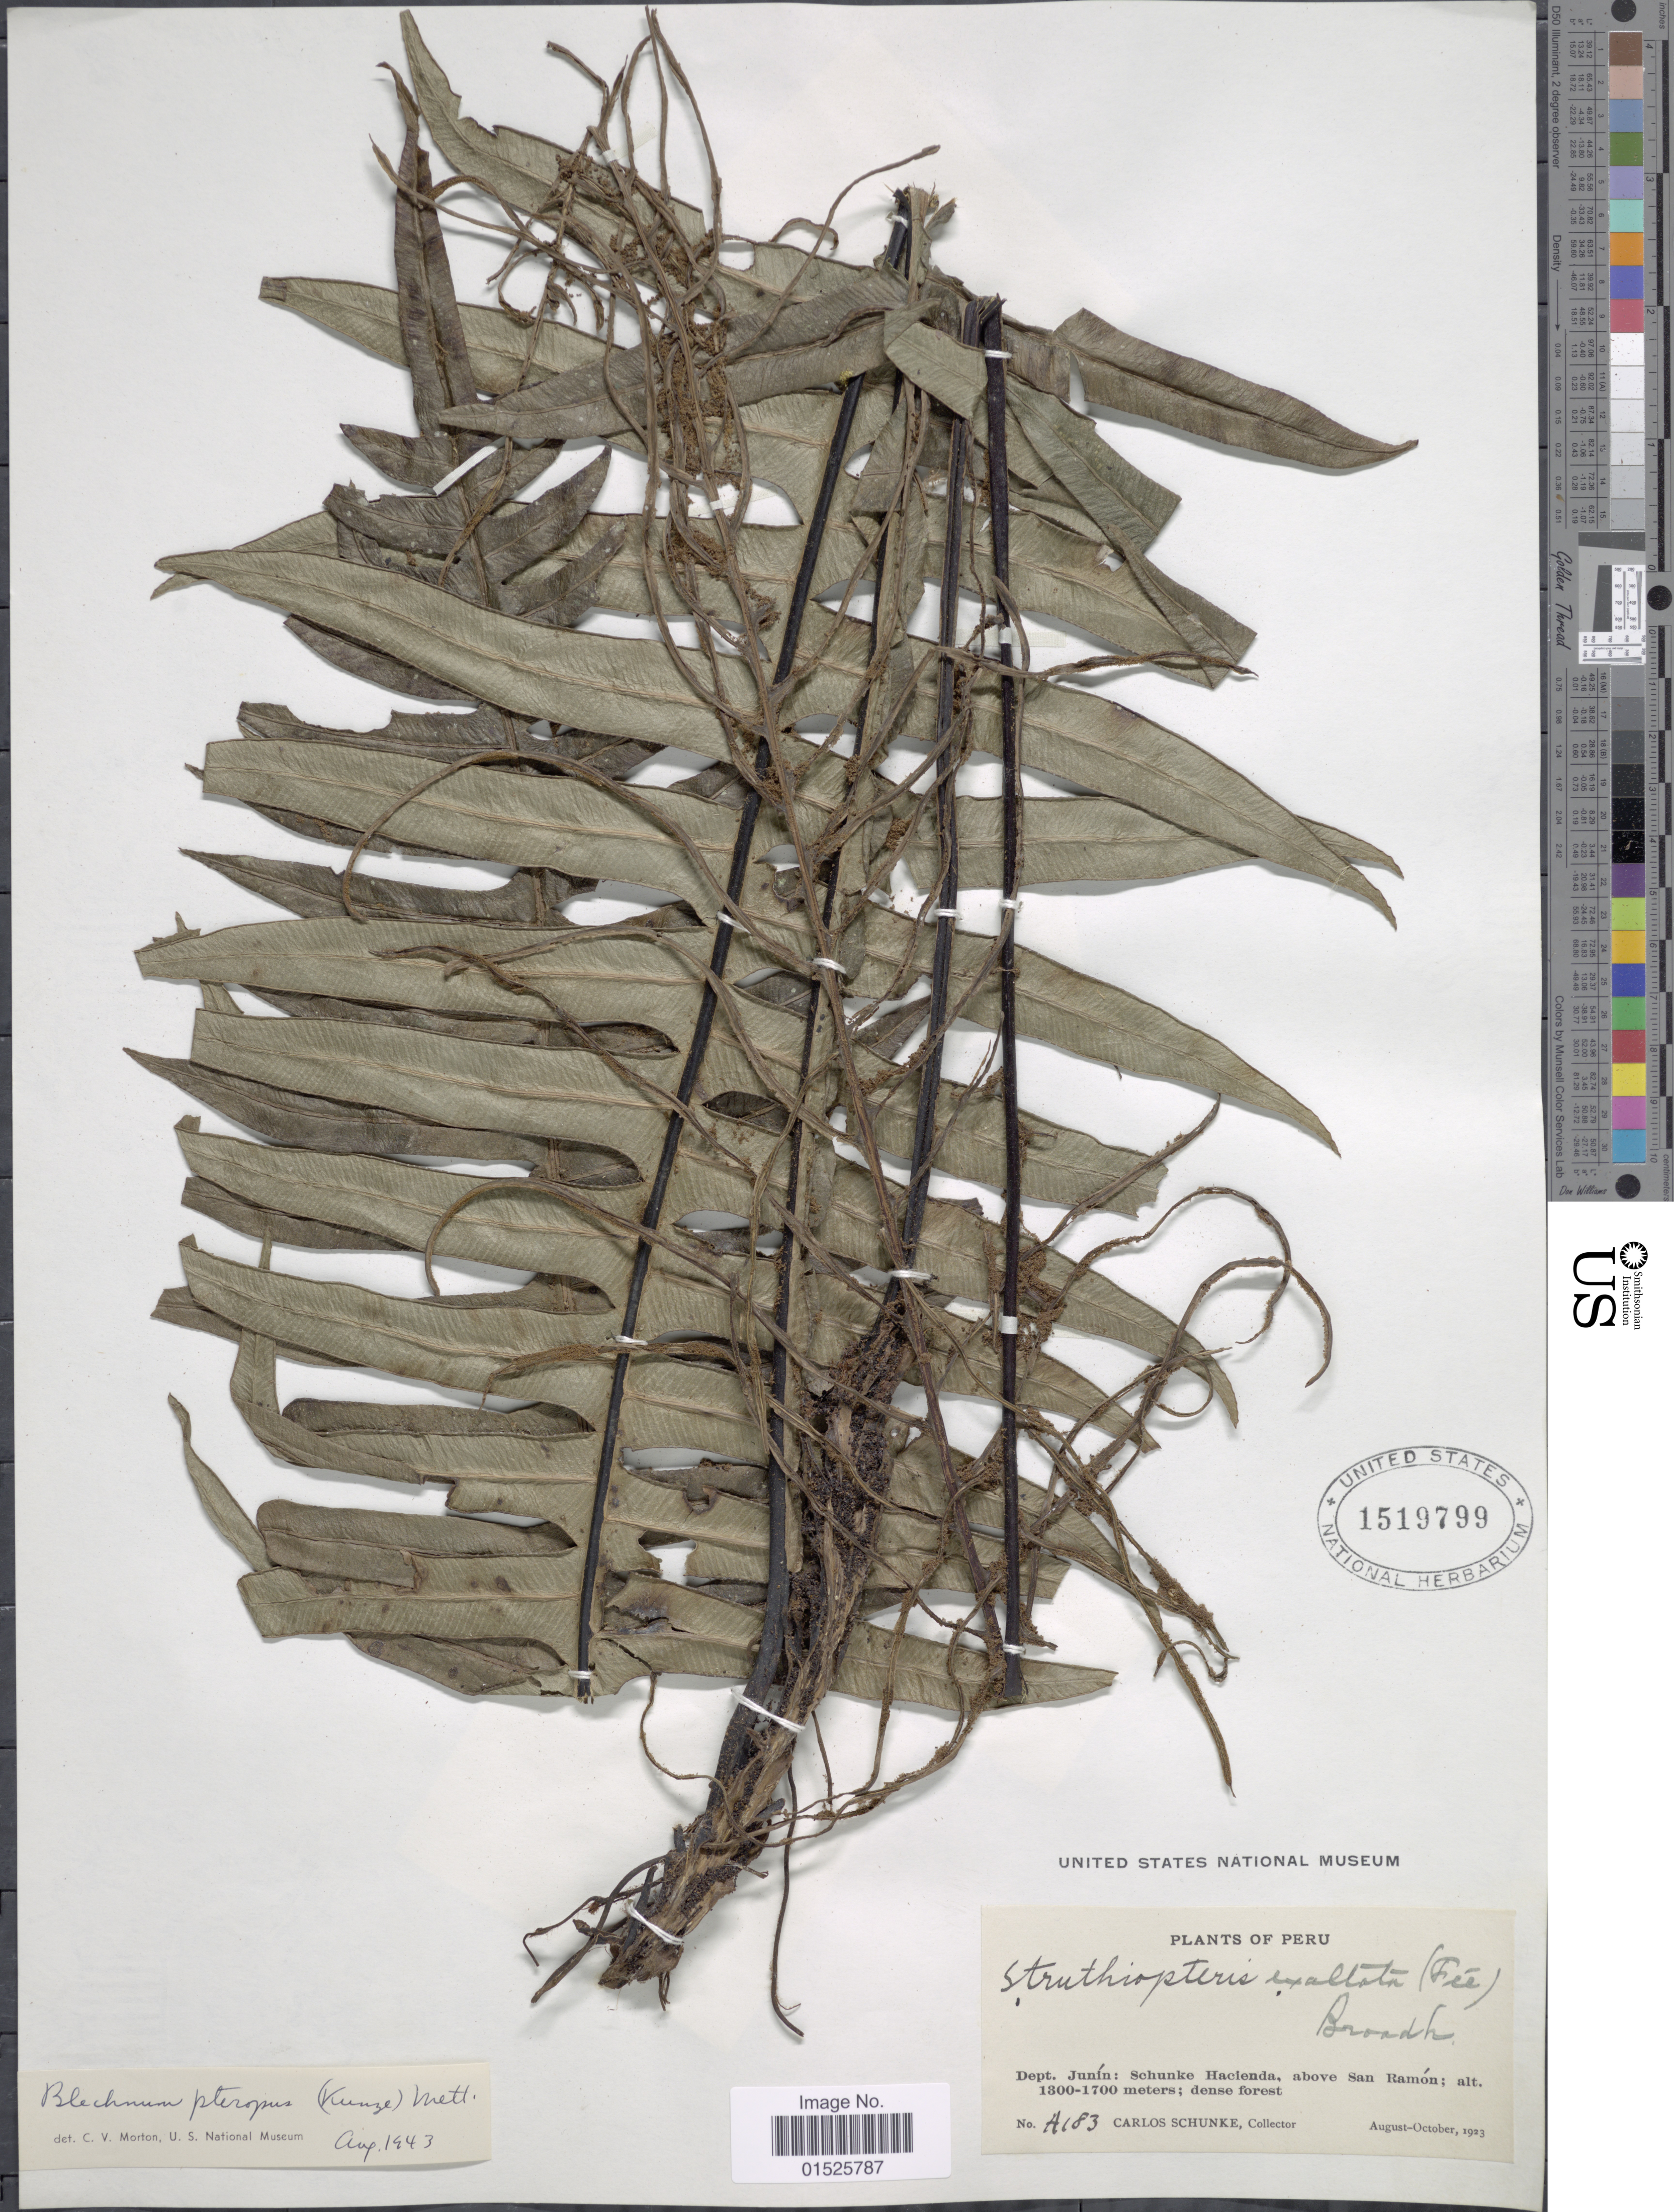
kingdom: Plantae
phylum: Tracheophyta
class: Polypodiopsida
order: Polypodiales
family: Blechnaceae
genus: Blechnum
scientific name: Blechnum divergens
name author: (Kunze) Mett.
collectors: C. Schunke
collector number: A183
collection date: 1923-08/1923-10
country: Peru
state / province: Junín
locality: Schunke Hacienda, above San Ramón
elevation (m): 1300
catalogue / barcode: US 1519799